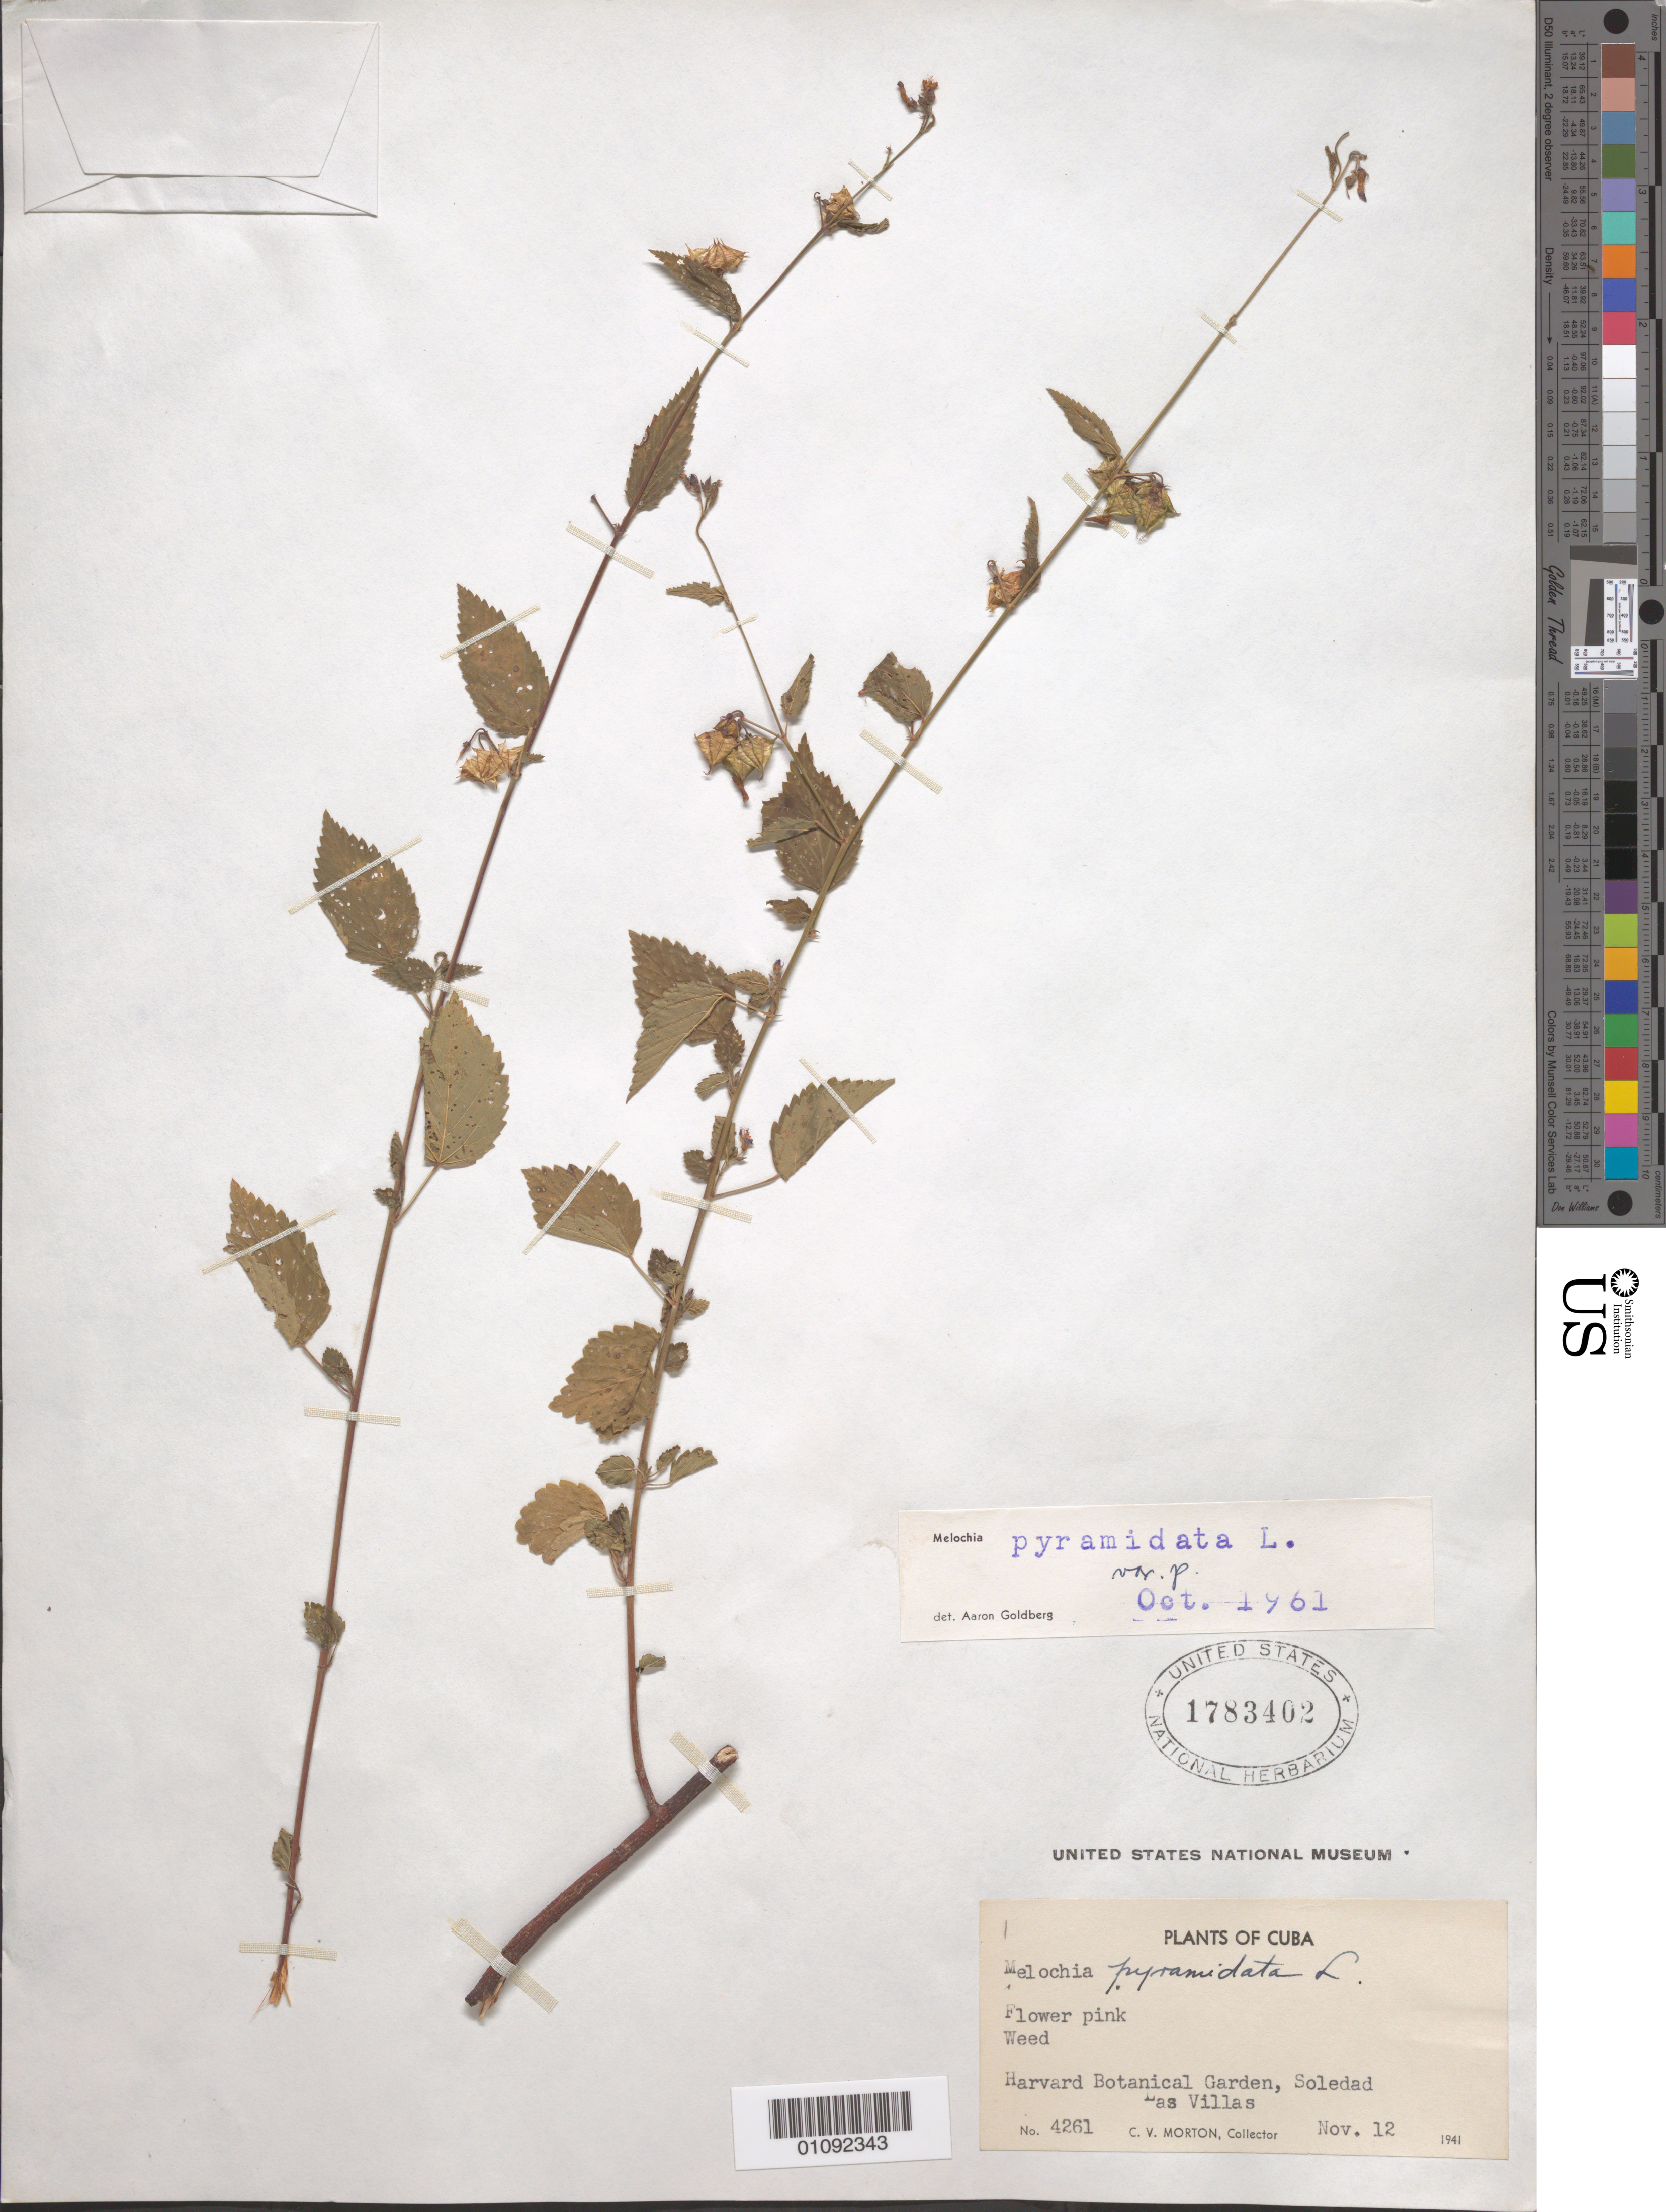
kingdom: Plantae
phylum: Tracheophyta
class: Magnoliopsida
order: Malvales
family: Malvaceae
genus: Melochia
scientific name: Melochia pyramidata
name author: L.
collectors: C. V. Morton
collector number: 4261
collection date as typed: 12 Nov 1941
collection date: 1941-11-12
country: Cuba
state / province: Cienfuegos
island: Cuba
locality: Harvard Botanical Garden, Soledad, Las Villas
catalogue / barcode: US 1783402